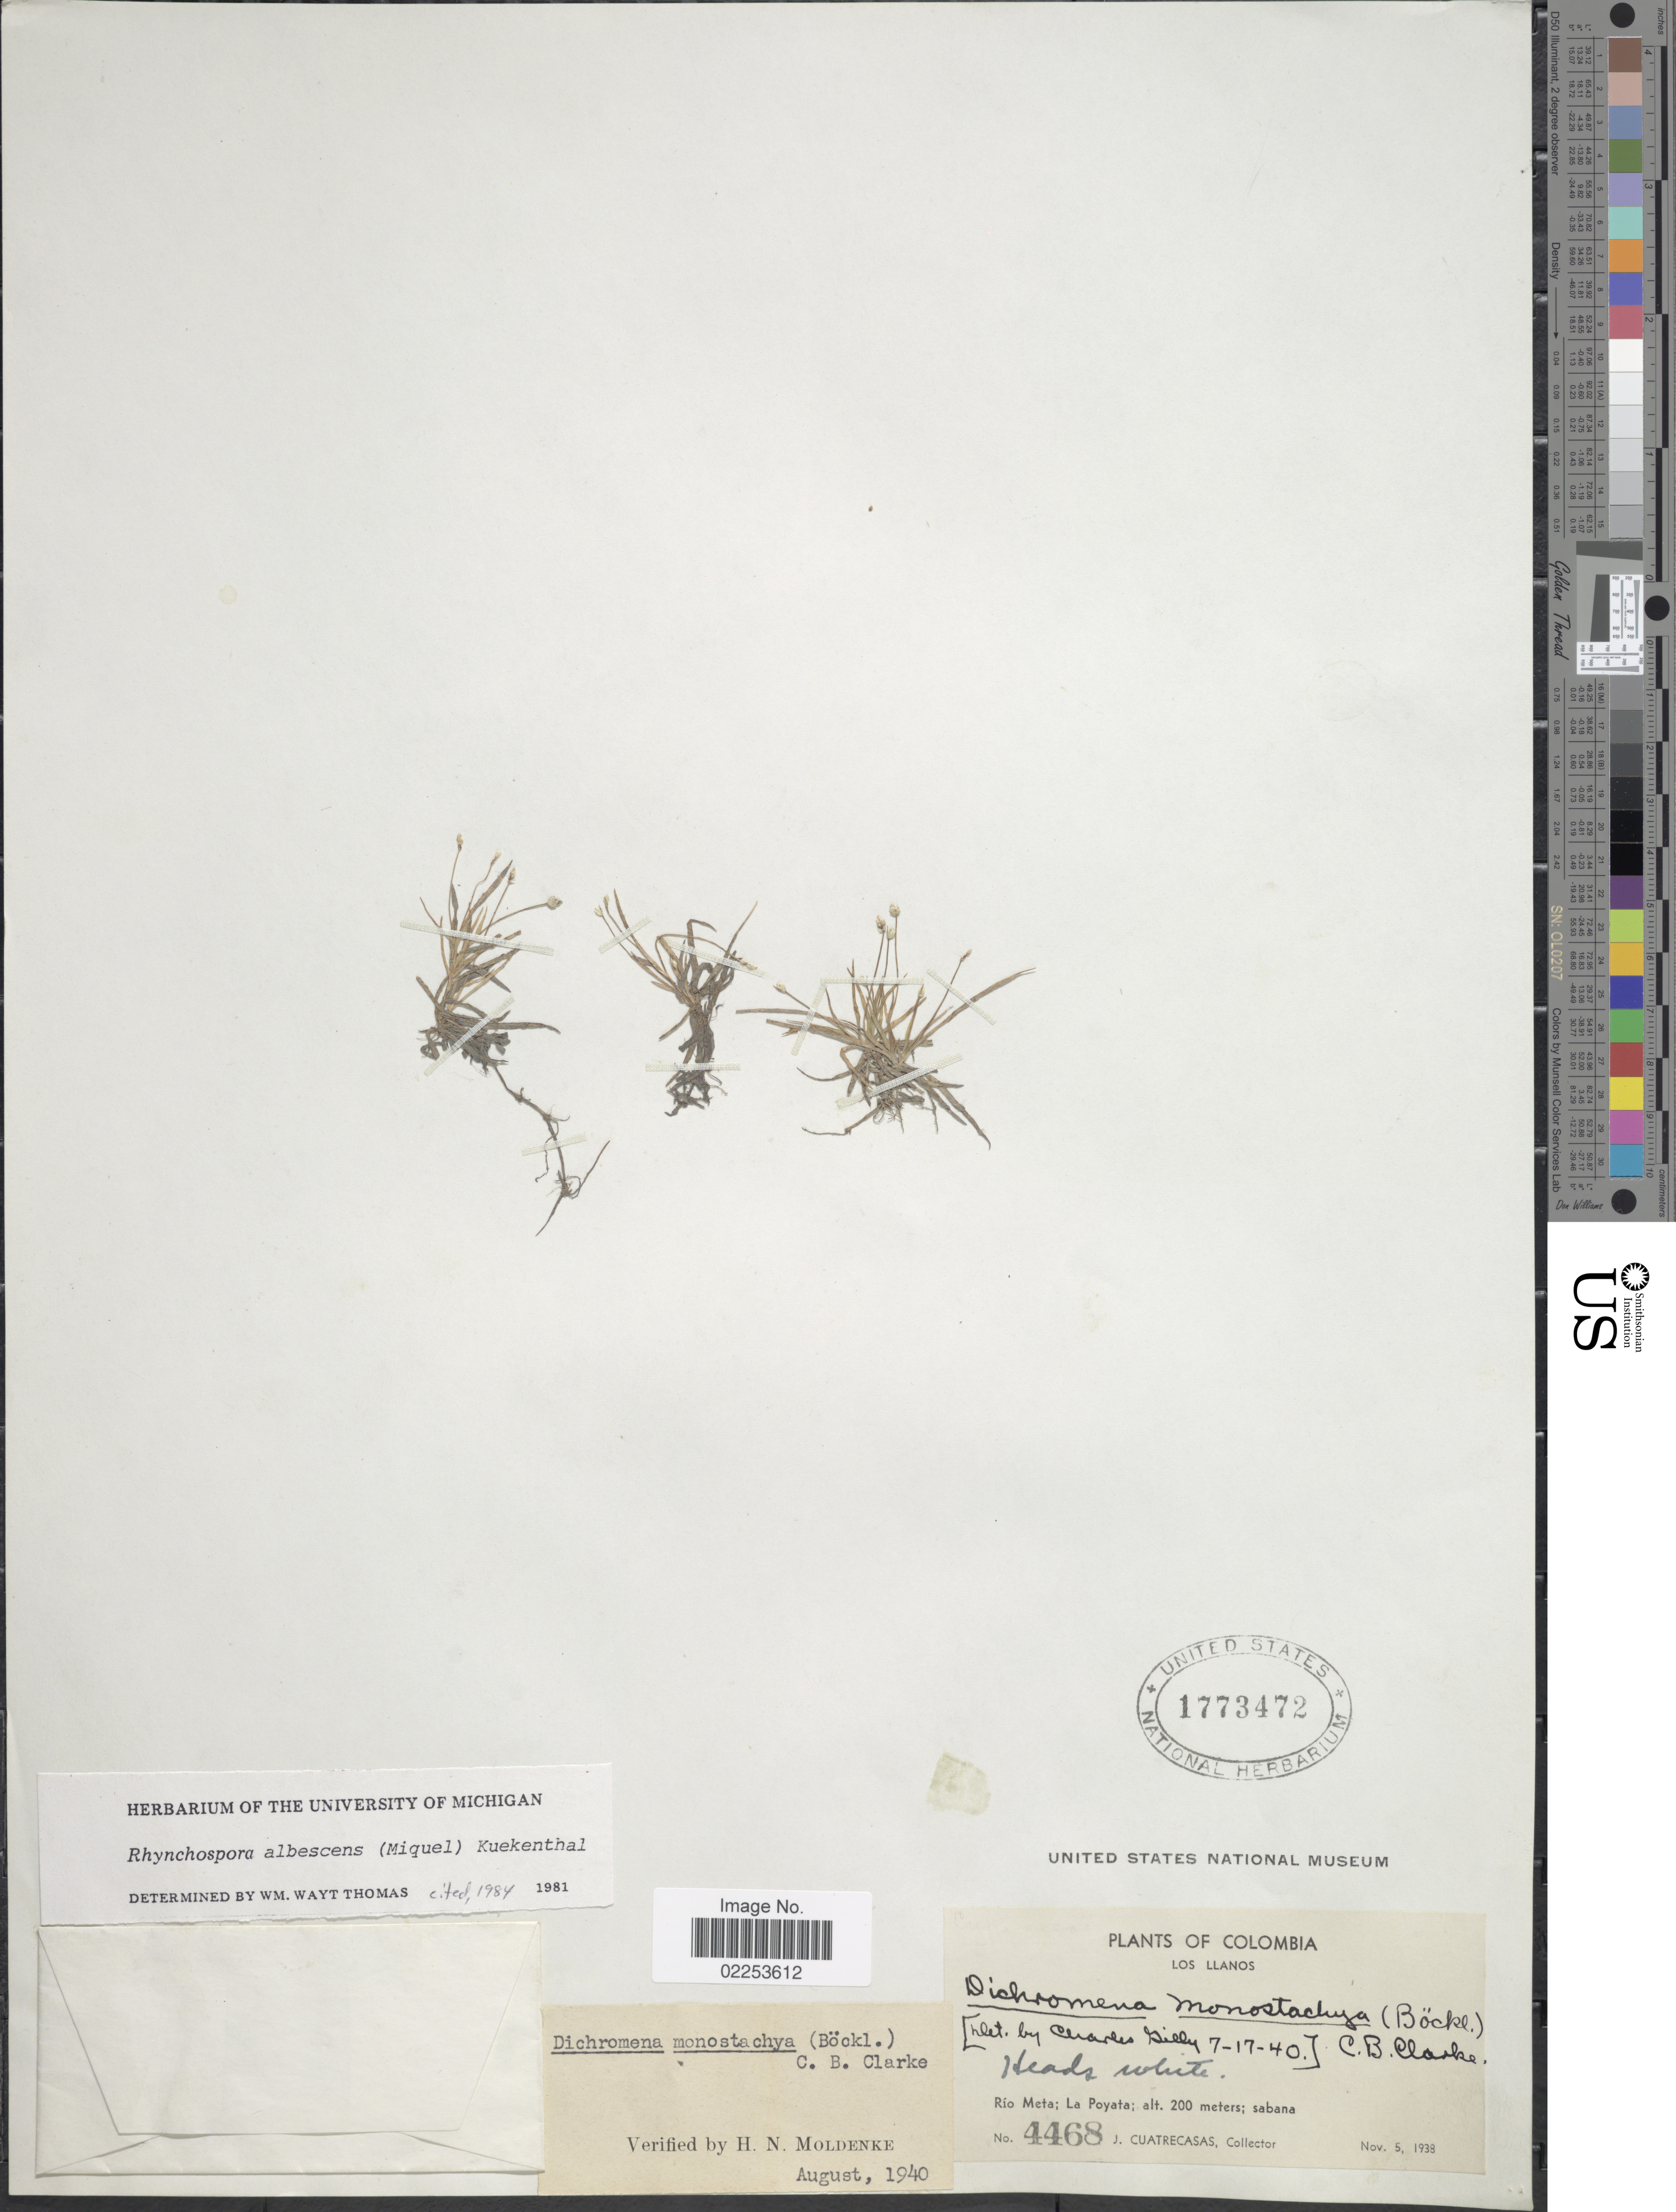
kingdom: Plantae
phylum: Tracheophyta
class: Liliopsida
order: Poales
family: Cyperaceae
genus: Rhynchospora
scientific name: Rhynchospora albescens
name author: (Miq.) Kük.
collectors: J. Cuatrecasas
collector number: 4468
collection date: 1938-11-05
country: Colombia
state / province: Meta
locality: Rio Meta; La Poyata. Los Llanos. sabana.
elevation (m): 200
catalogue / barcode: US 1773472